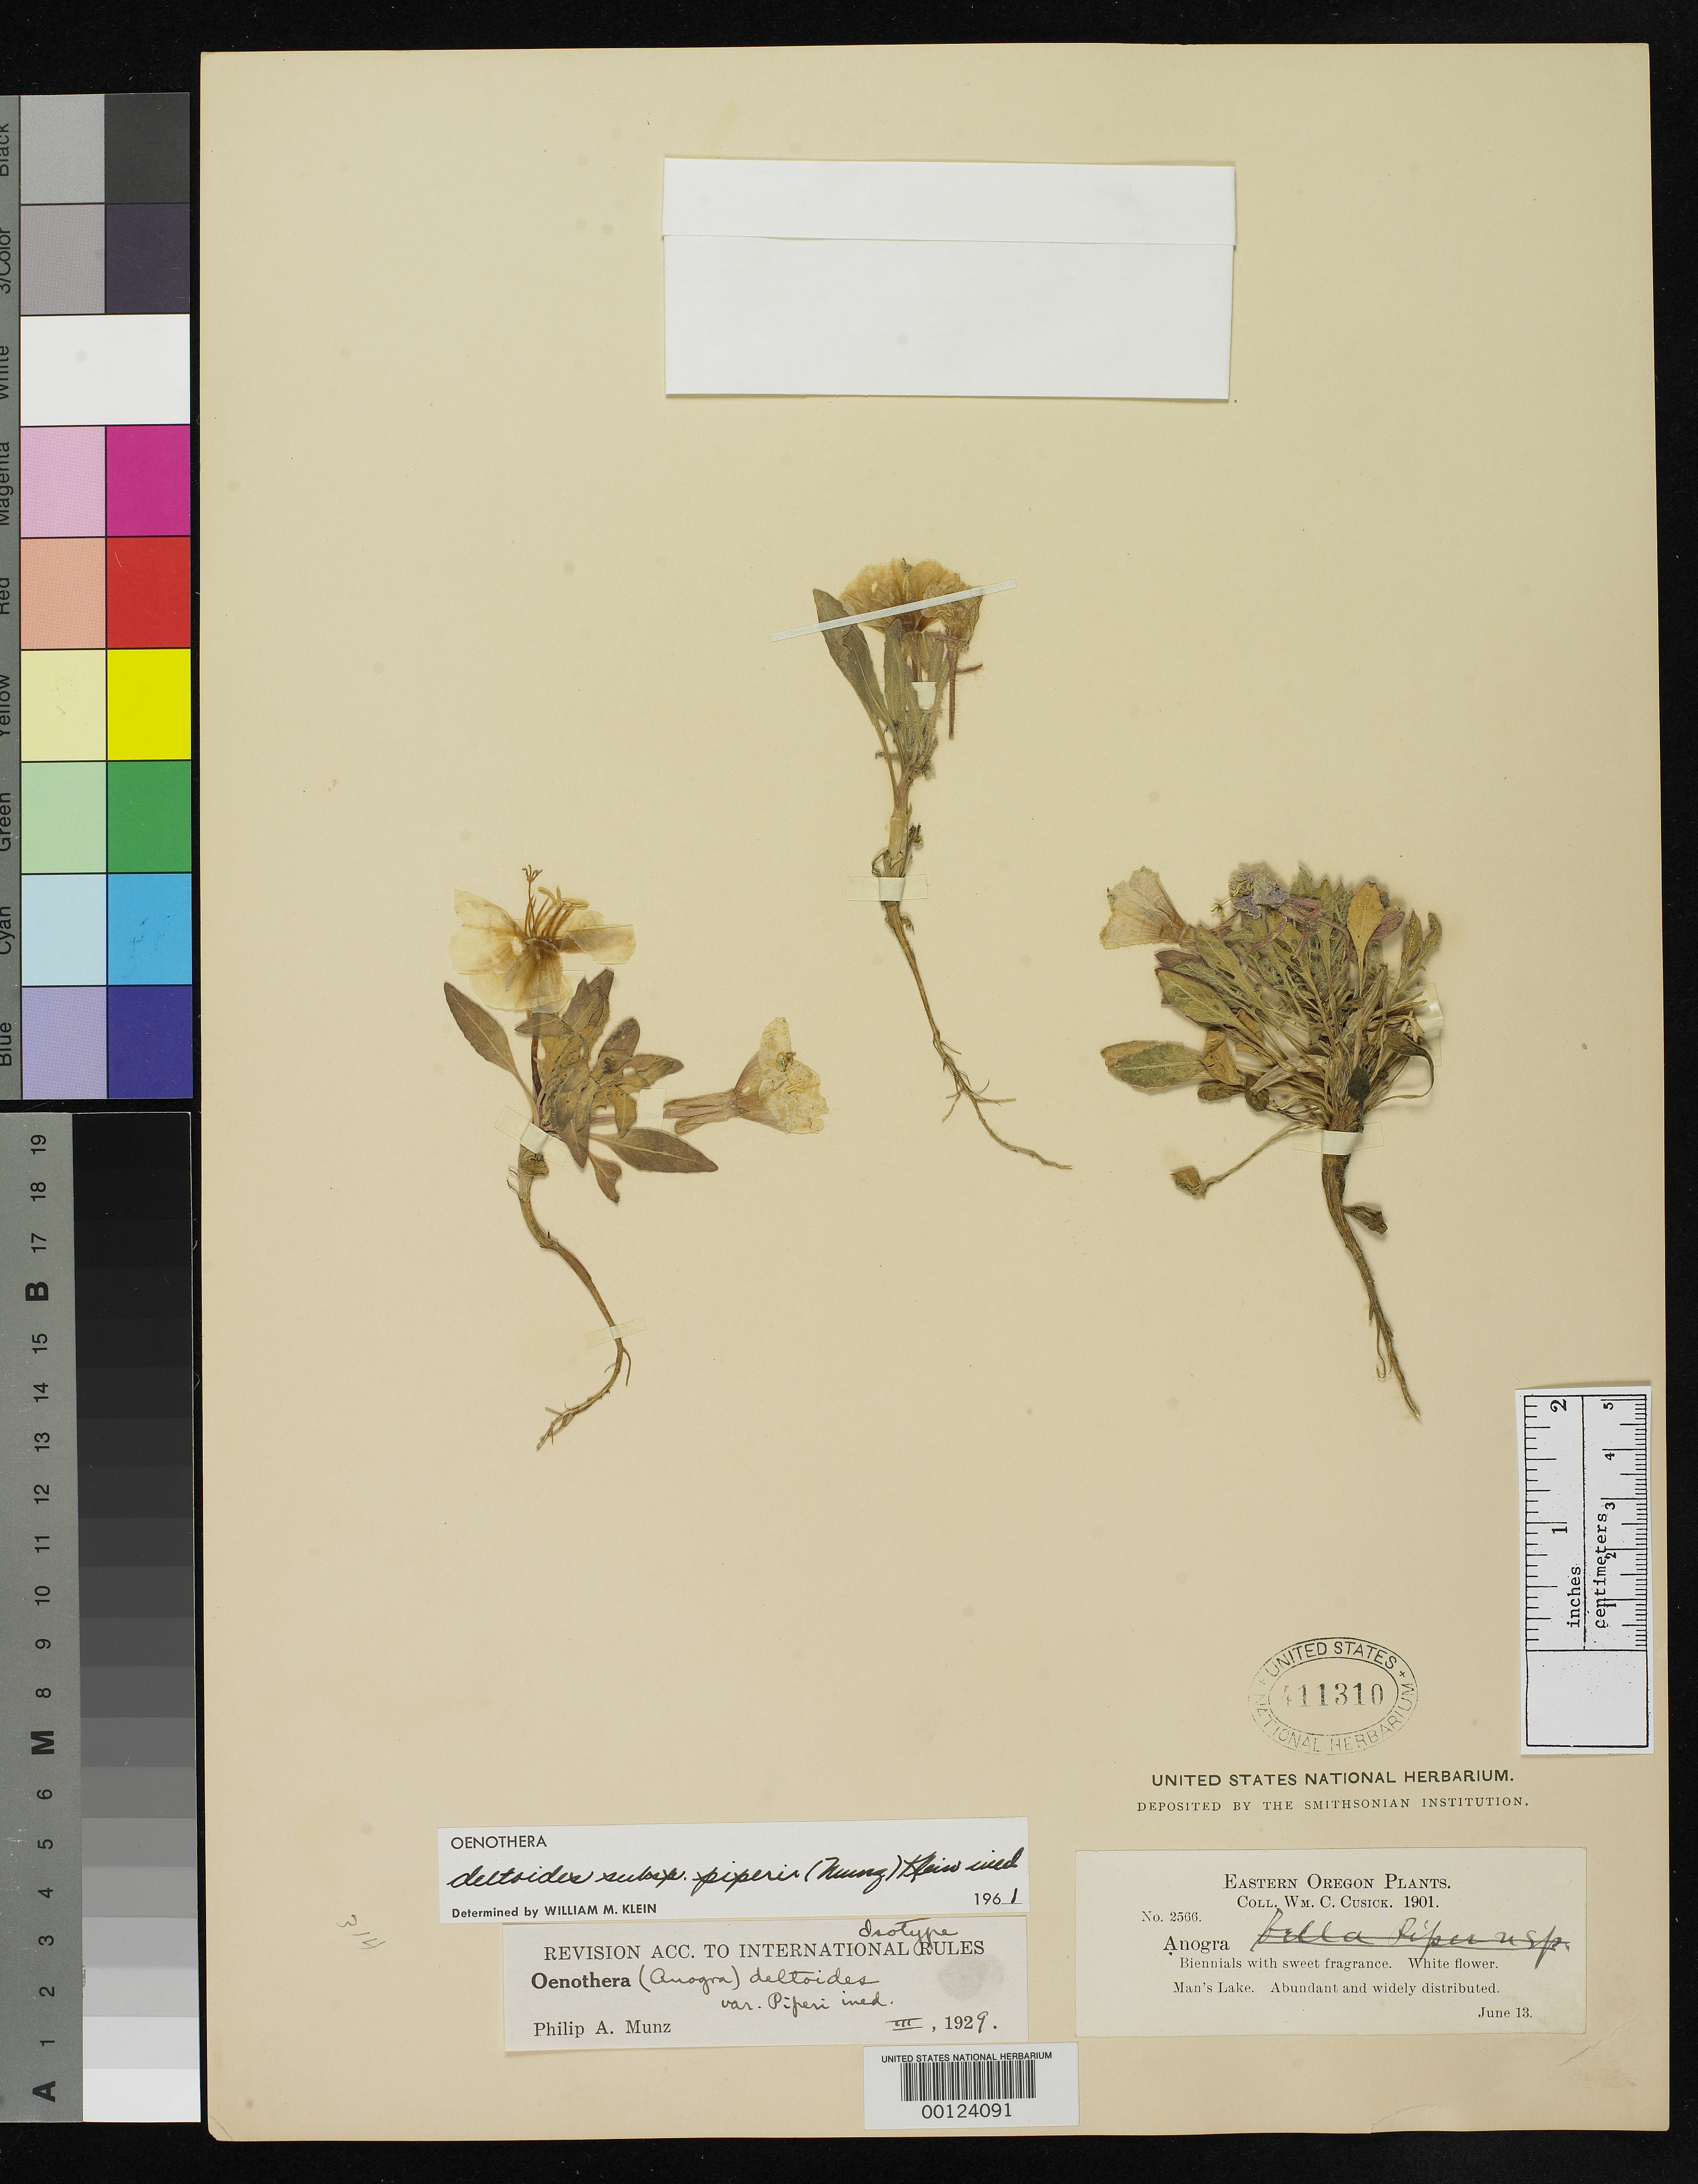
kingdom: Plantae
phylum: Tracheophyta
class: Magnoliopsida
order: Myrtales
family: Onagraceae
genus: Oenothera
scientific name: Oenothera deltoides var. piperi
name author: Munz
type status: Isotype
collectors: W. C. Cusick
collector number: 2566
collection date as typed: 13 Jun 1901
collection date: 1901-06-13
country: United States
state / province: Oregon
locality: Man's Lake.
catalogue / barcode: US 411310